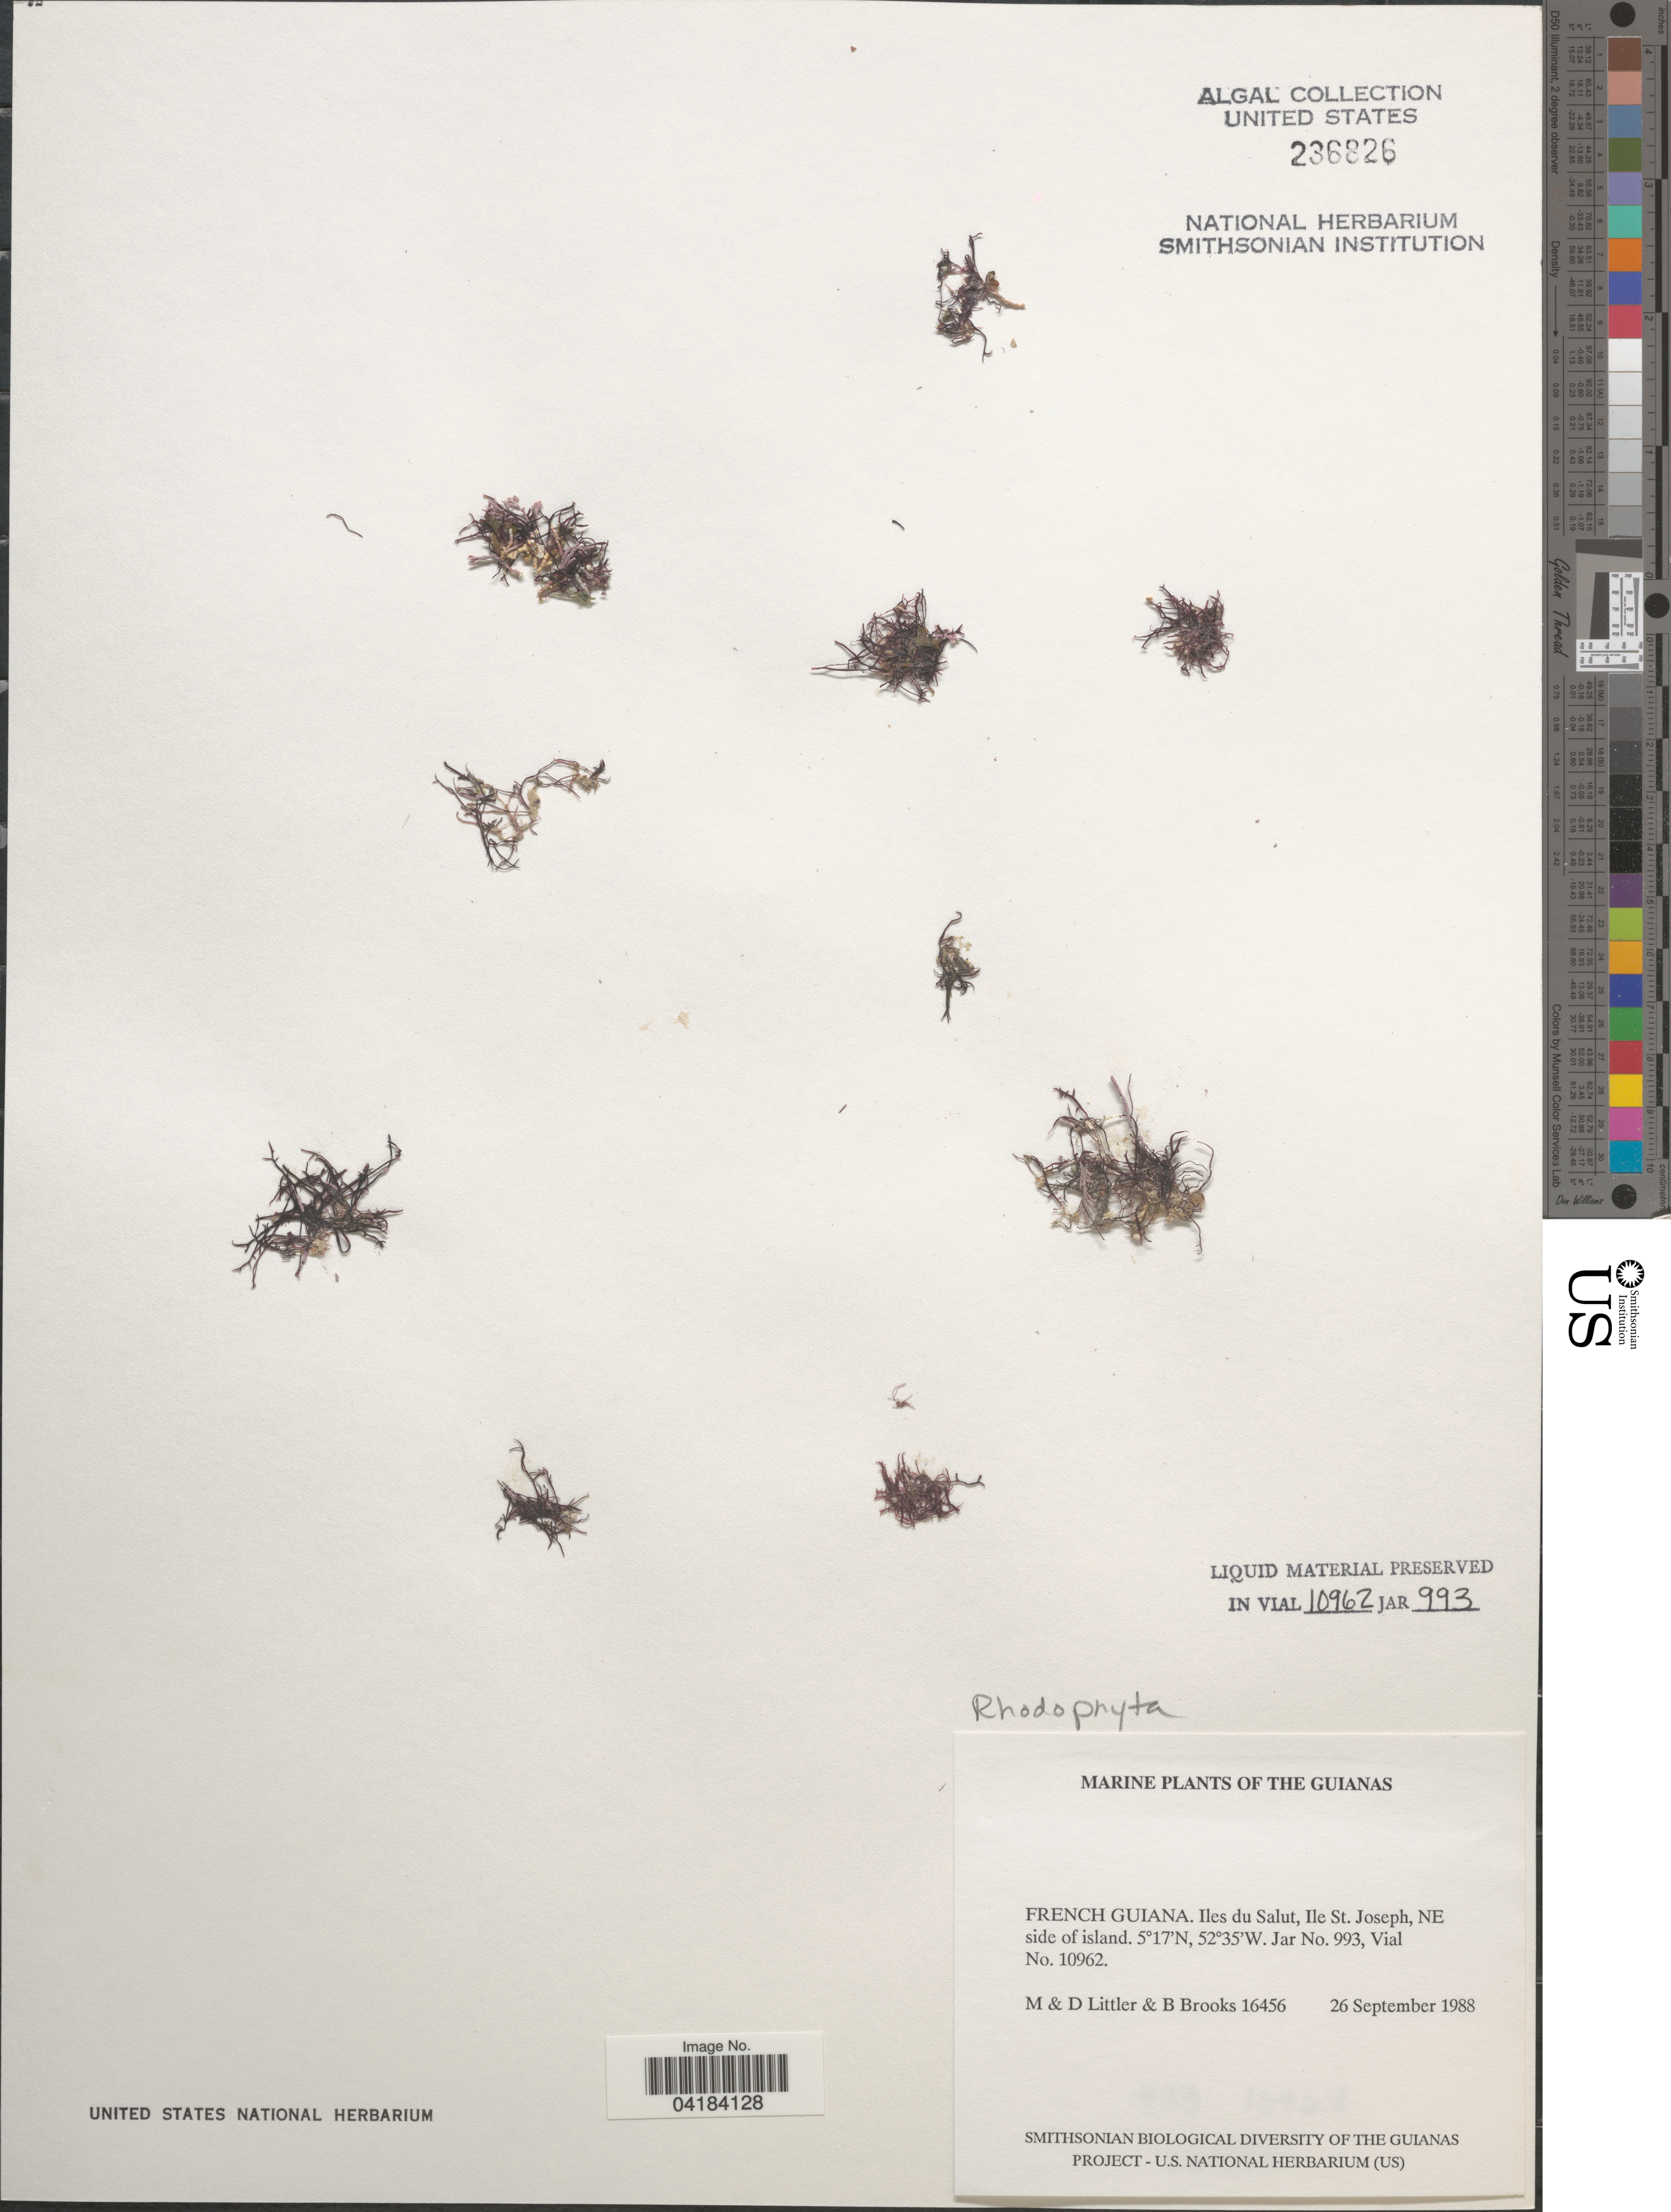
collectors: M. Littler, D. S. Littler & B. Brooks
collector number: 16456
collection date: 1988-09-26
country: French Guiana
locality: The Guianas. Iles du Salut, Ile St. Joseph, NE side of island.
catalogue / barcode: US 236826